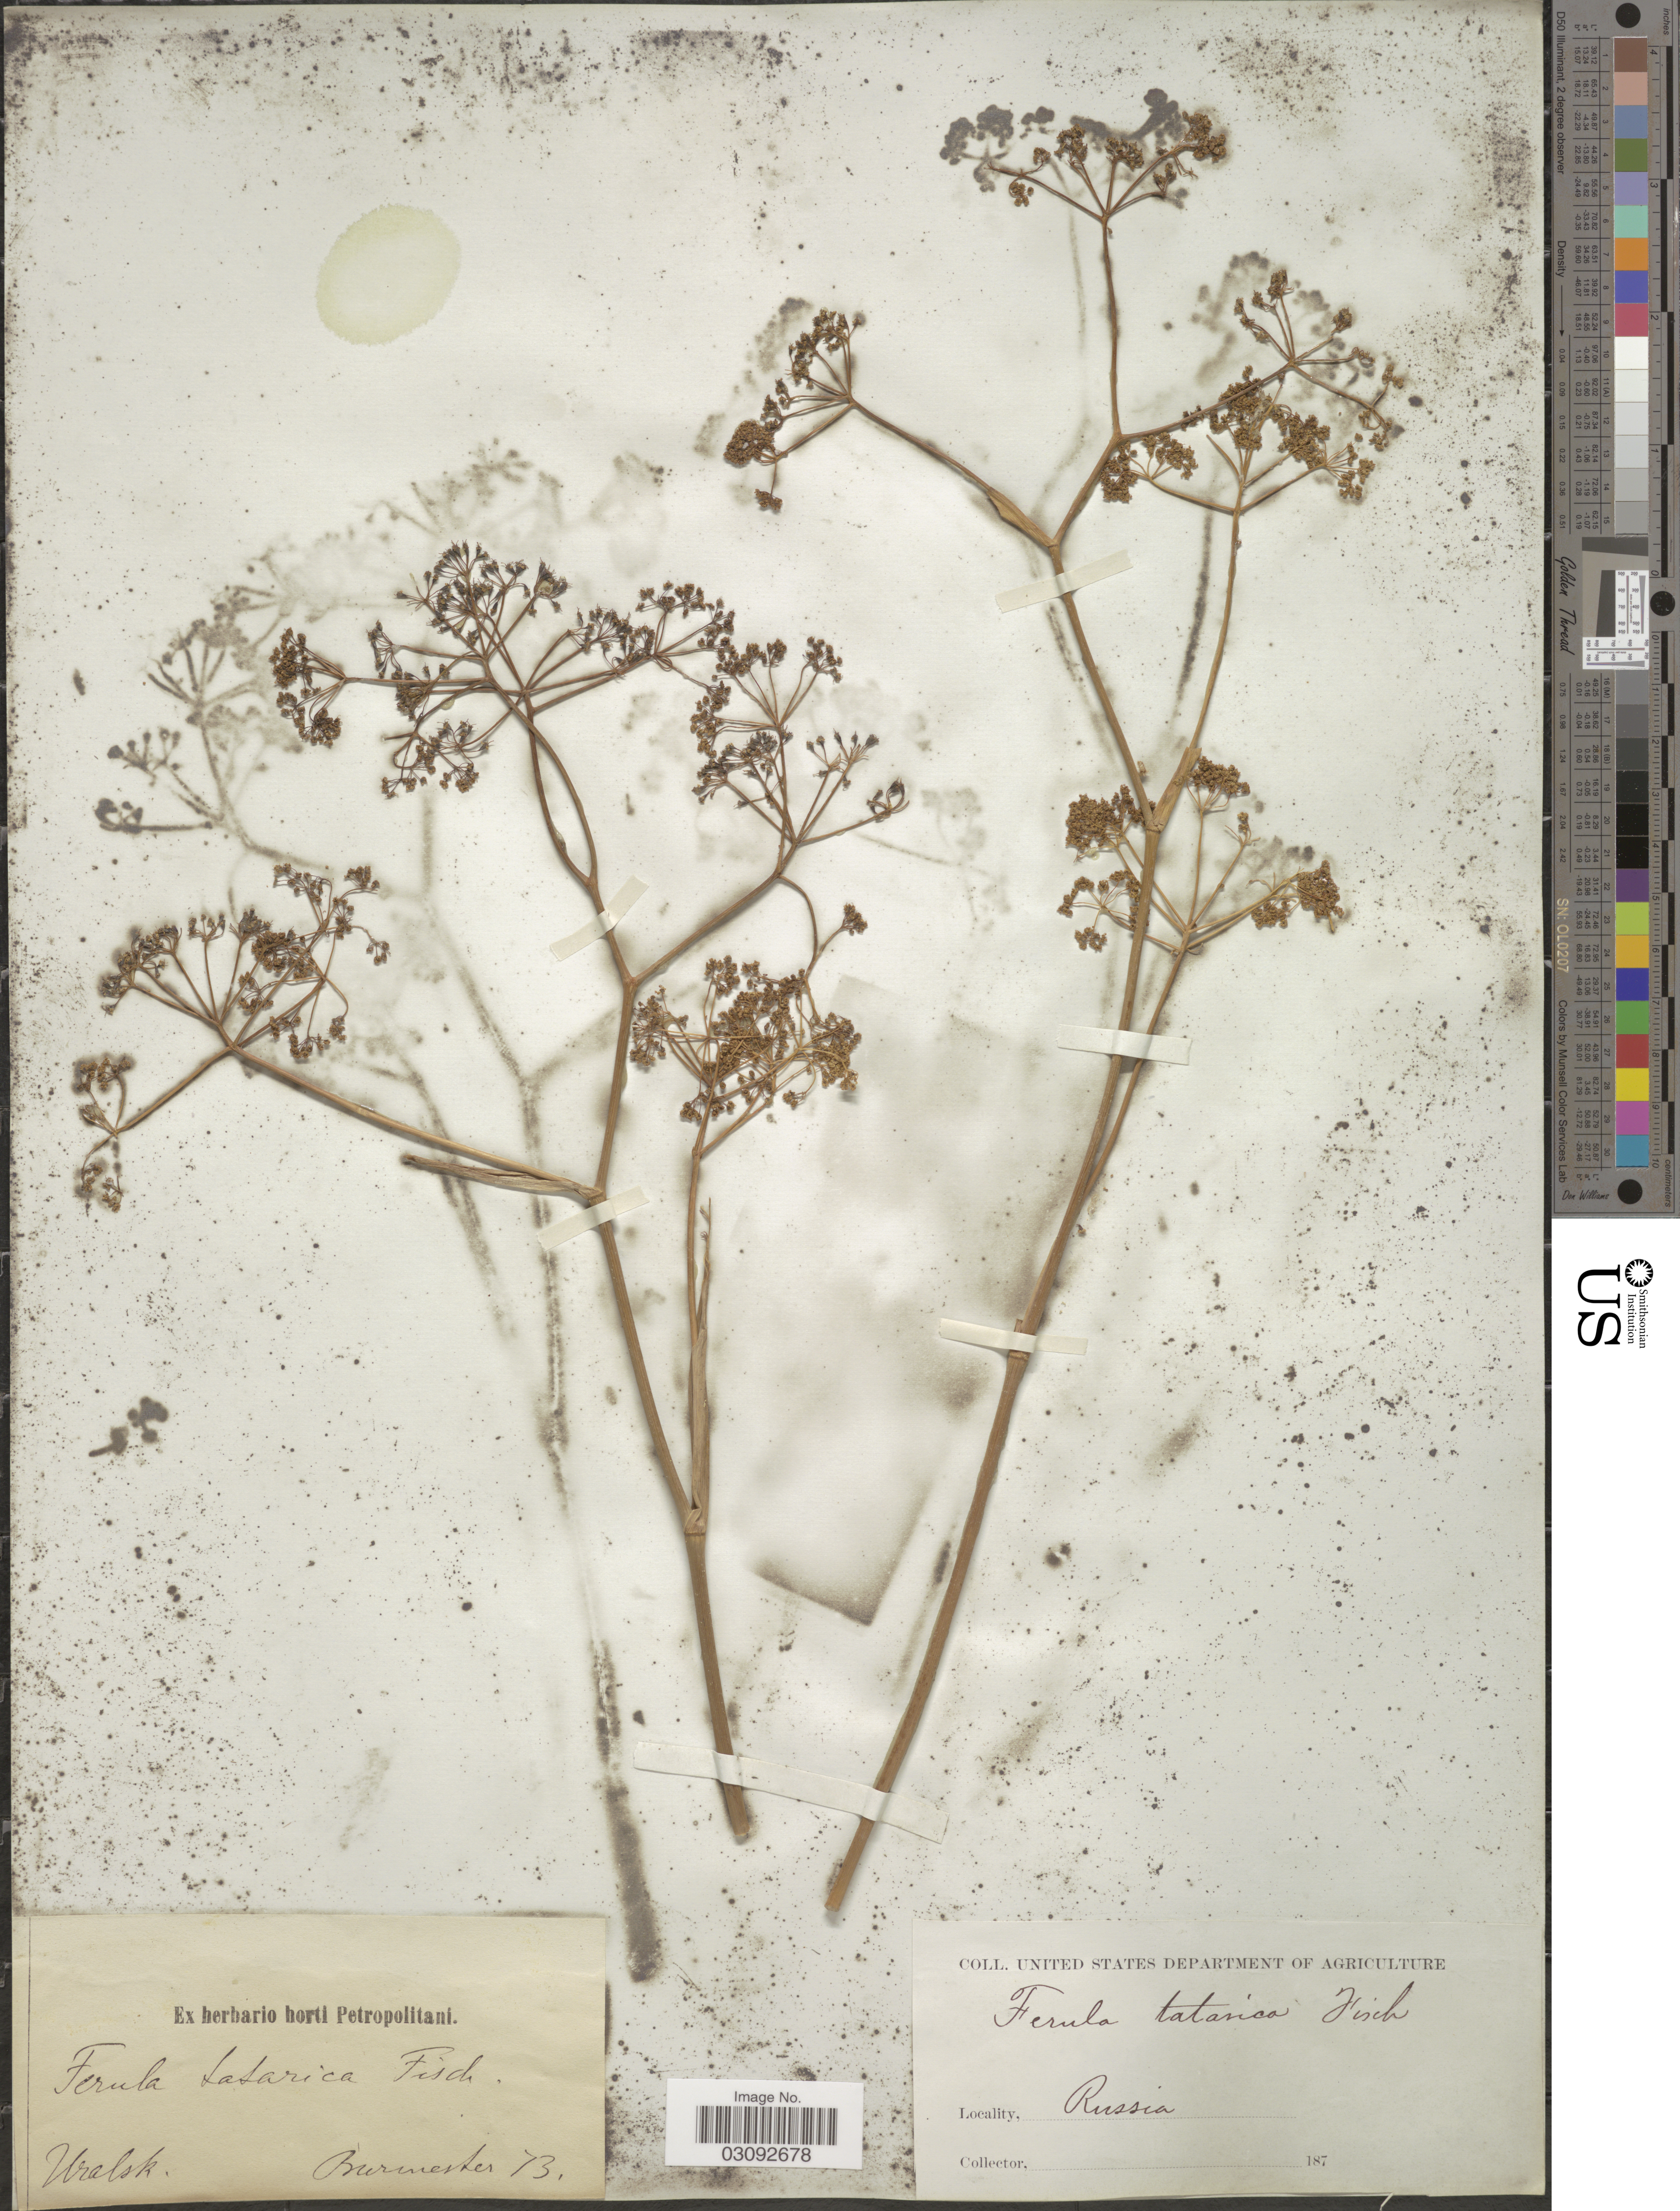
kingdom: Plantae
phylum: Tracheophyta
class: Magnoliopsida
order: Apiales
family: Apiaceae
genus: Ferula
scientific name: Ferula tatarica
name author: Fisch. ex Spreng.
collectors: Burmester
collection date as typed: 187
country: Kazakhstan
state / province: West Kazakhstan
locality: Uralsk.